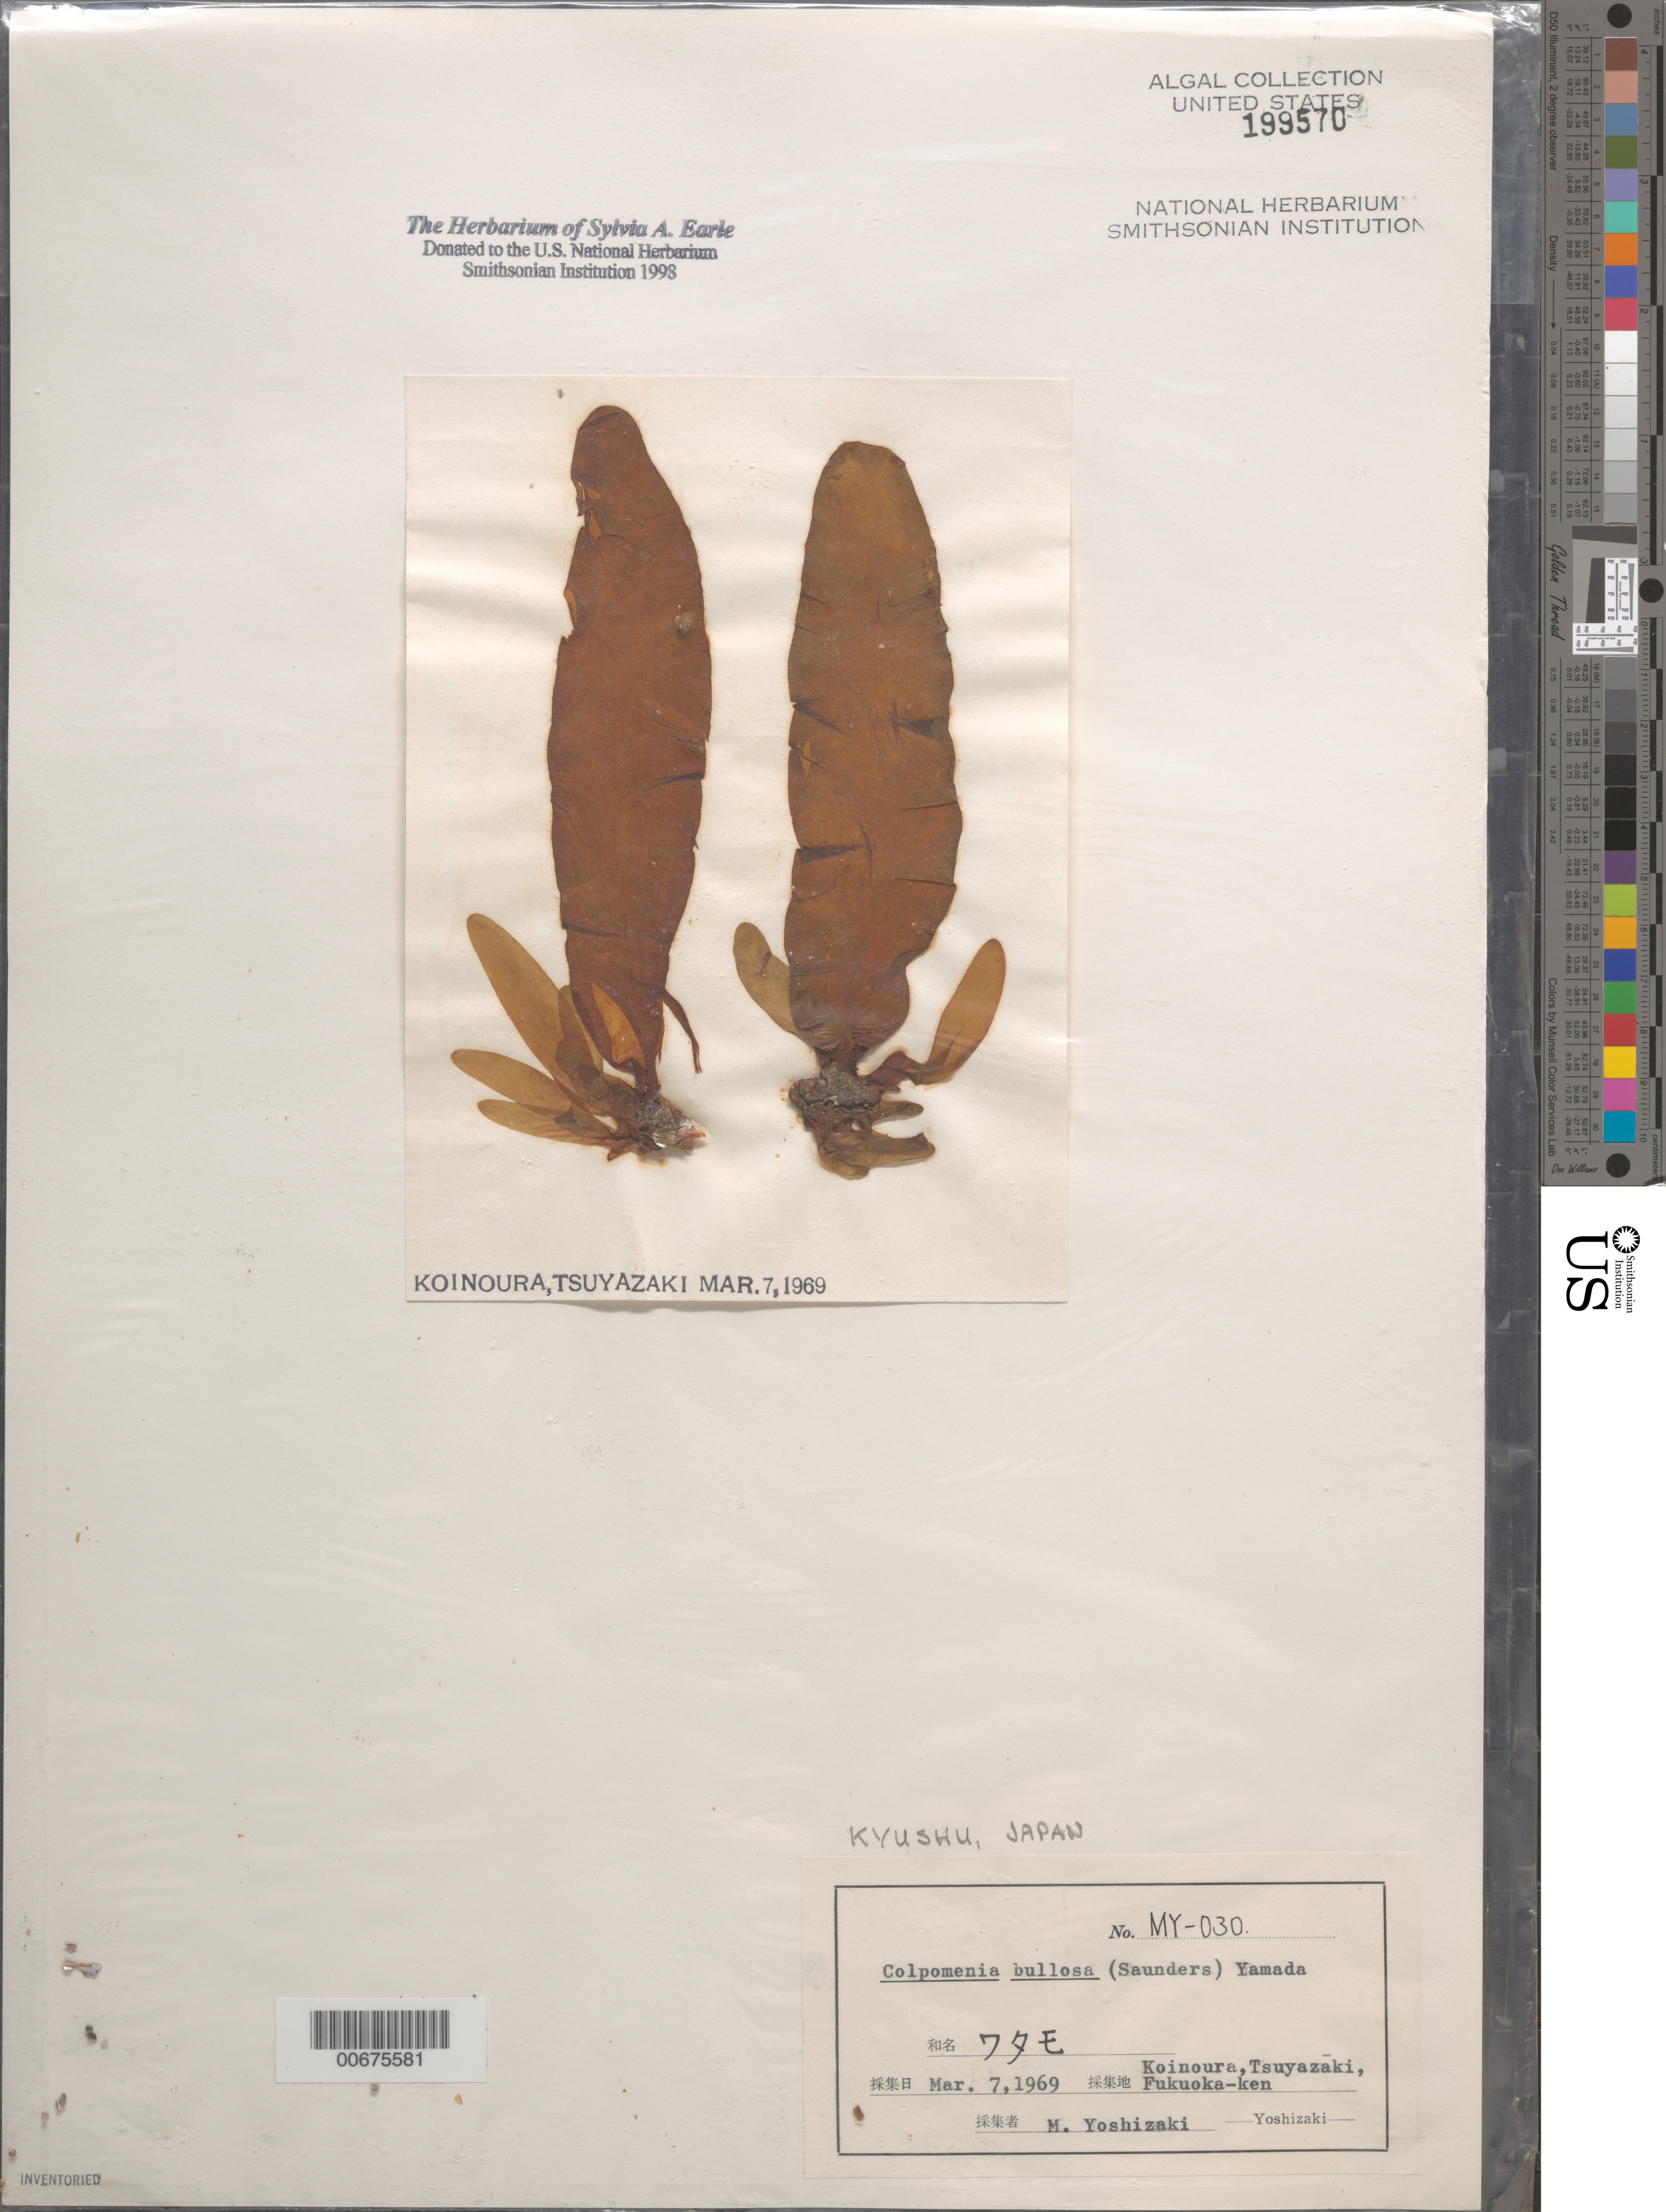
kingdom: Chromista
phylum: Ochrophyta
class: Phaeophyceae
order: Scytosiphonales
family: Scytosiphonaceae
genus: Dactylosiphon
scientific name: Dactylosiphon bullosus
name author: (D.A. Saunders) Santiañez et al.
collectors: M. Yoshizaki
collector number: My 44-030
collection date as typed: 07 Mar 1969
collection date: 1969-03-07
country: Japan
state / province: Hukuoka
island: Kyushu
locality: Koinoura, Tsuyazaki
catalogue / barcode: US 199570